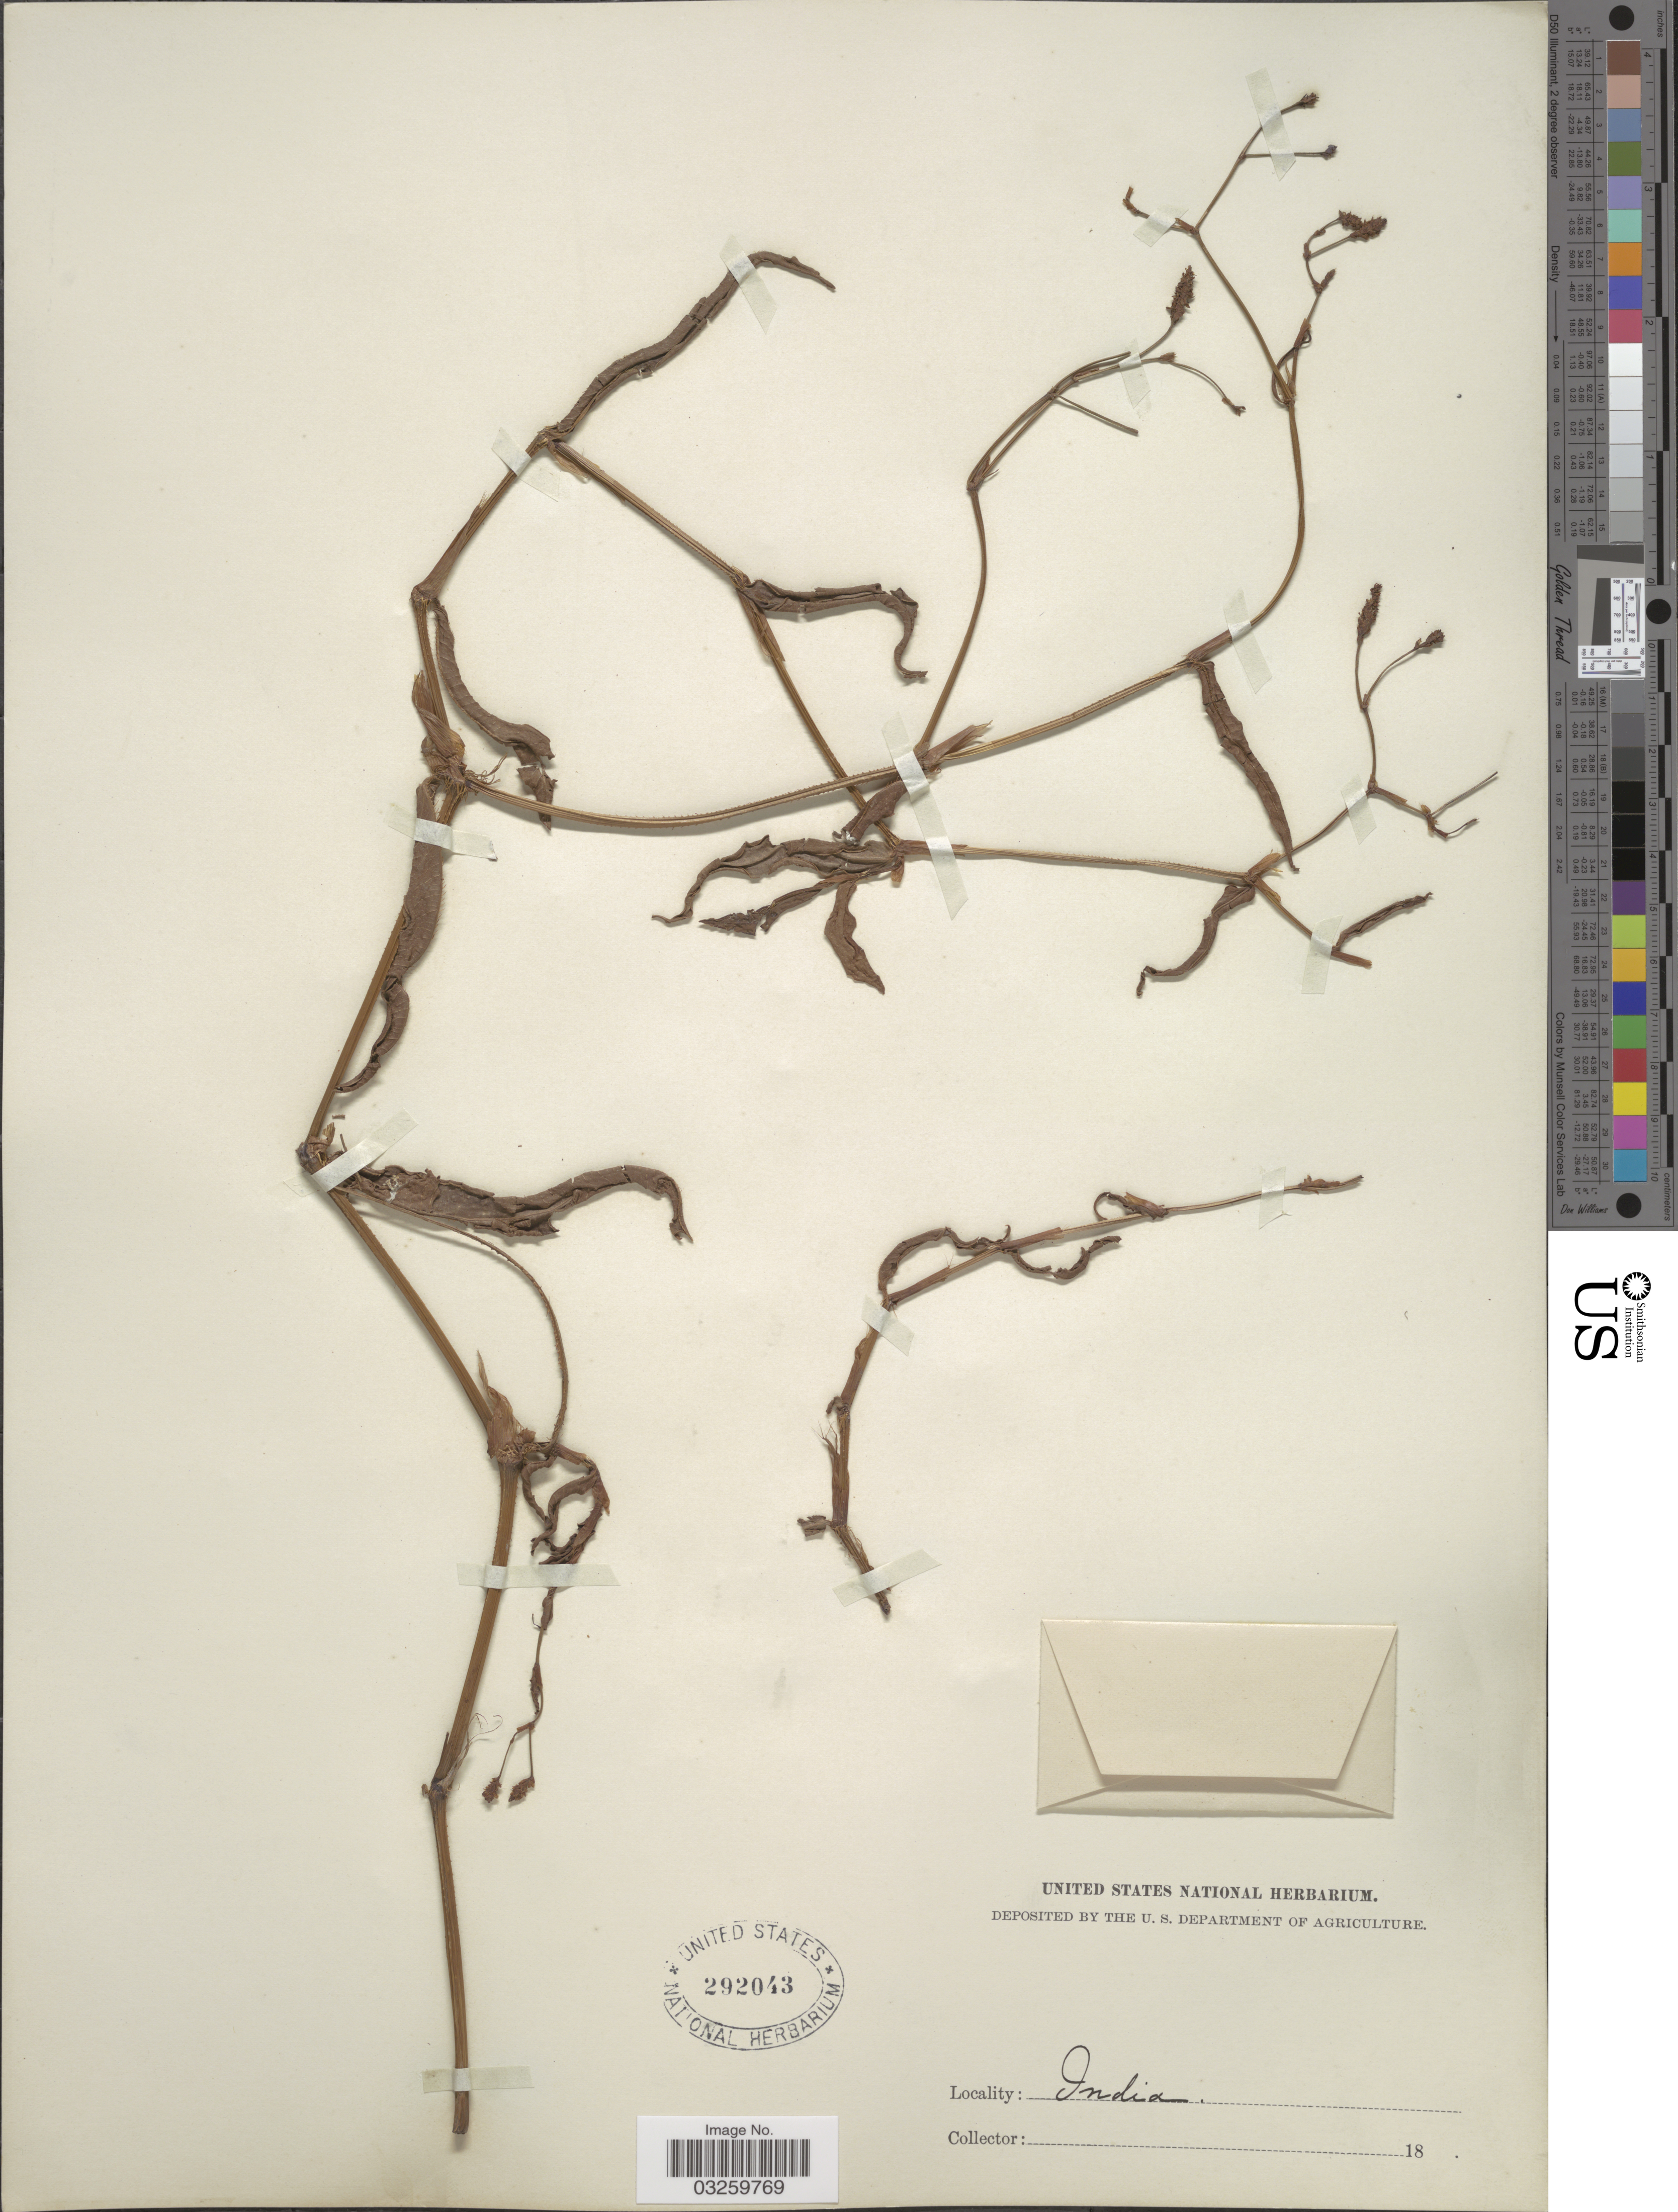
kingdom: Plantae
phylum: Tracheophyta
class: Magnoliopsida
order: Caryophyllales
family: Polygonaceae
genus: Polygonum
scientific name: Polygonum sp.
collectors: ex herb. United States National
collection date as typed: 18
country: India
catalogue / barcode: US 292043